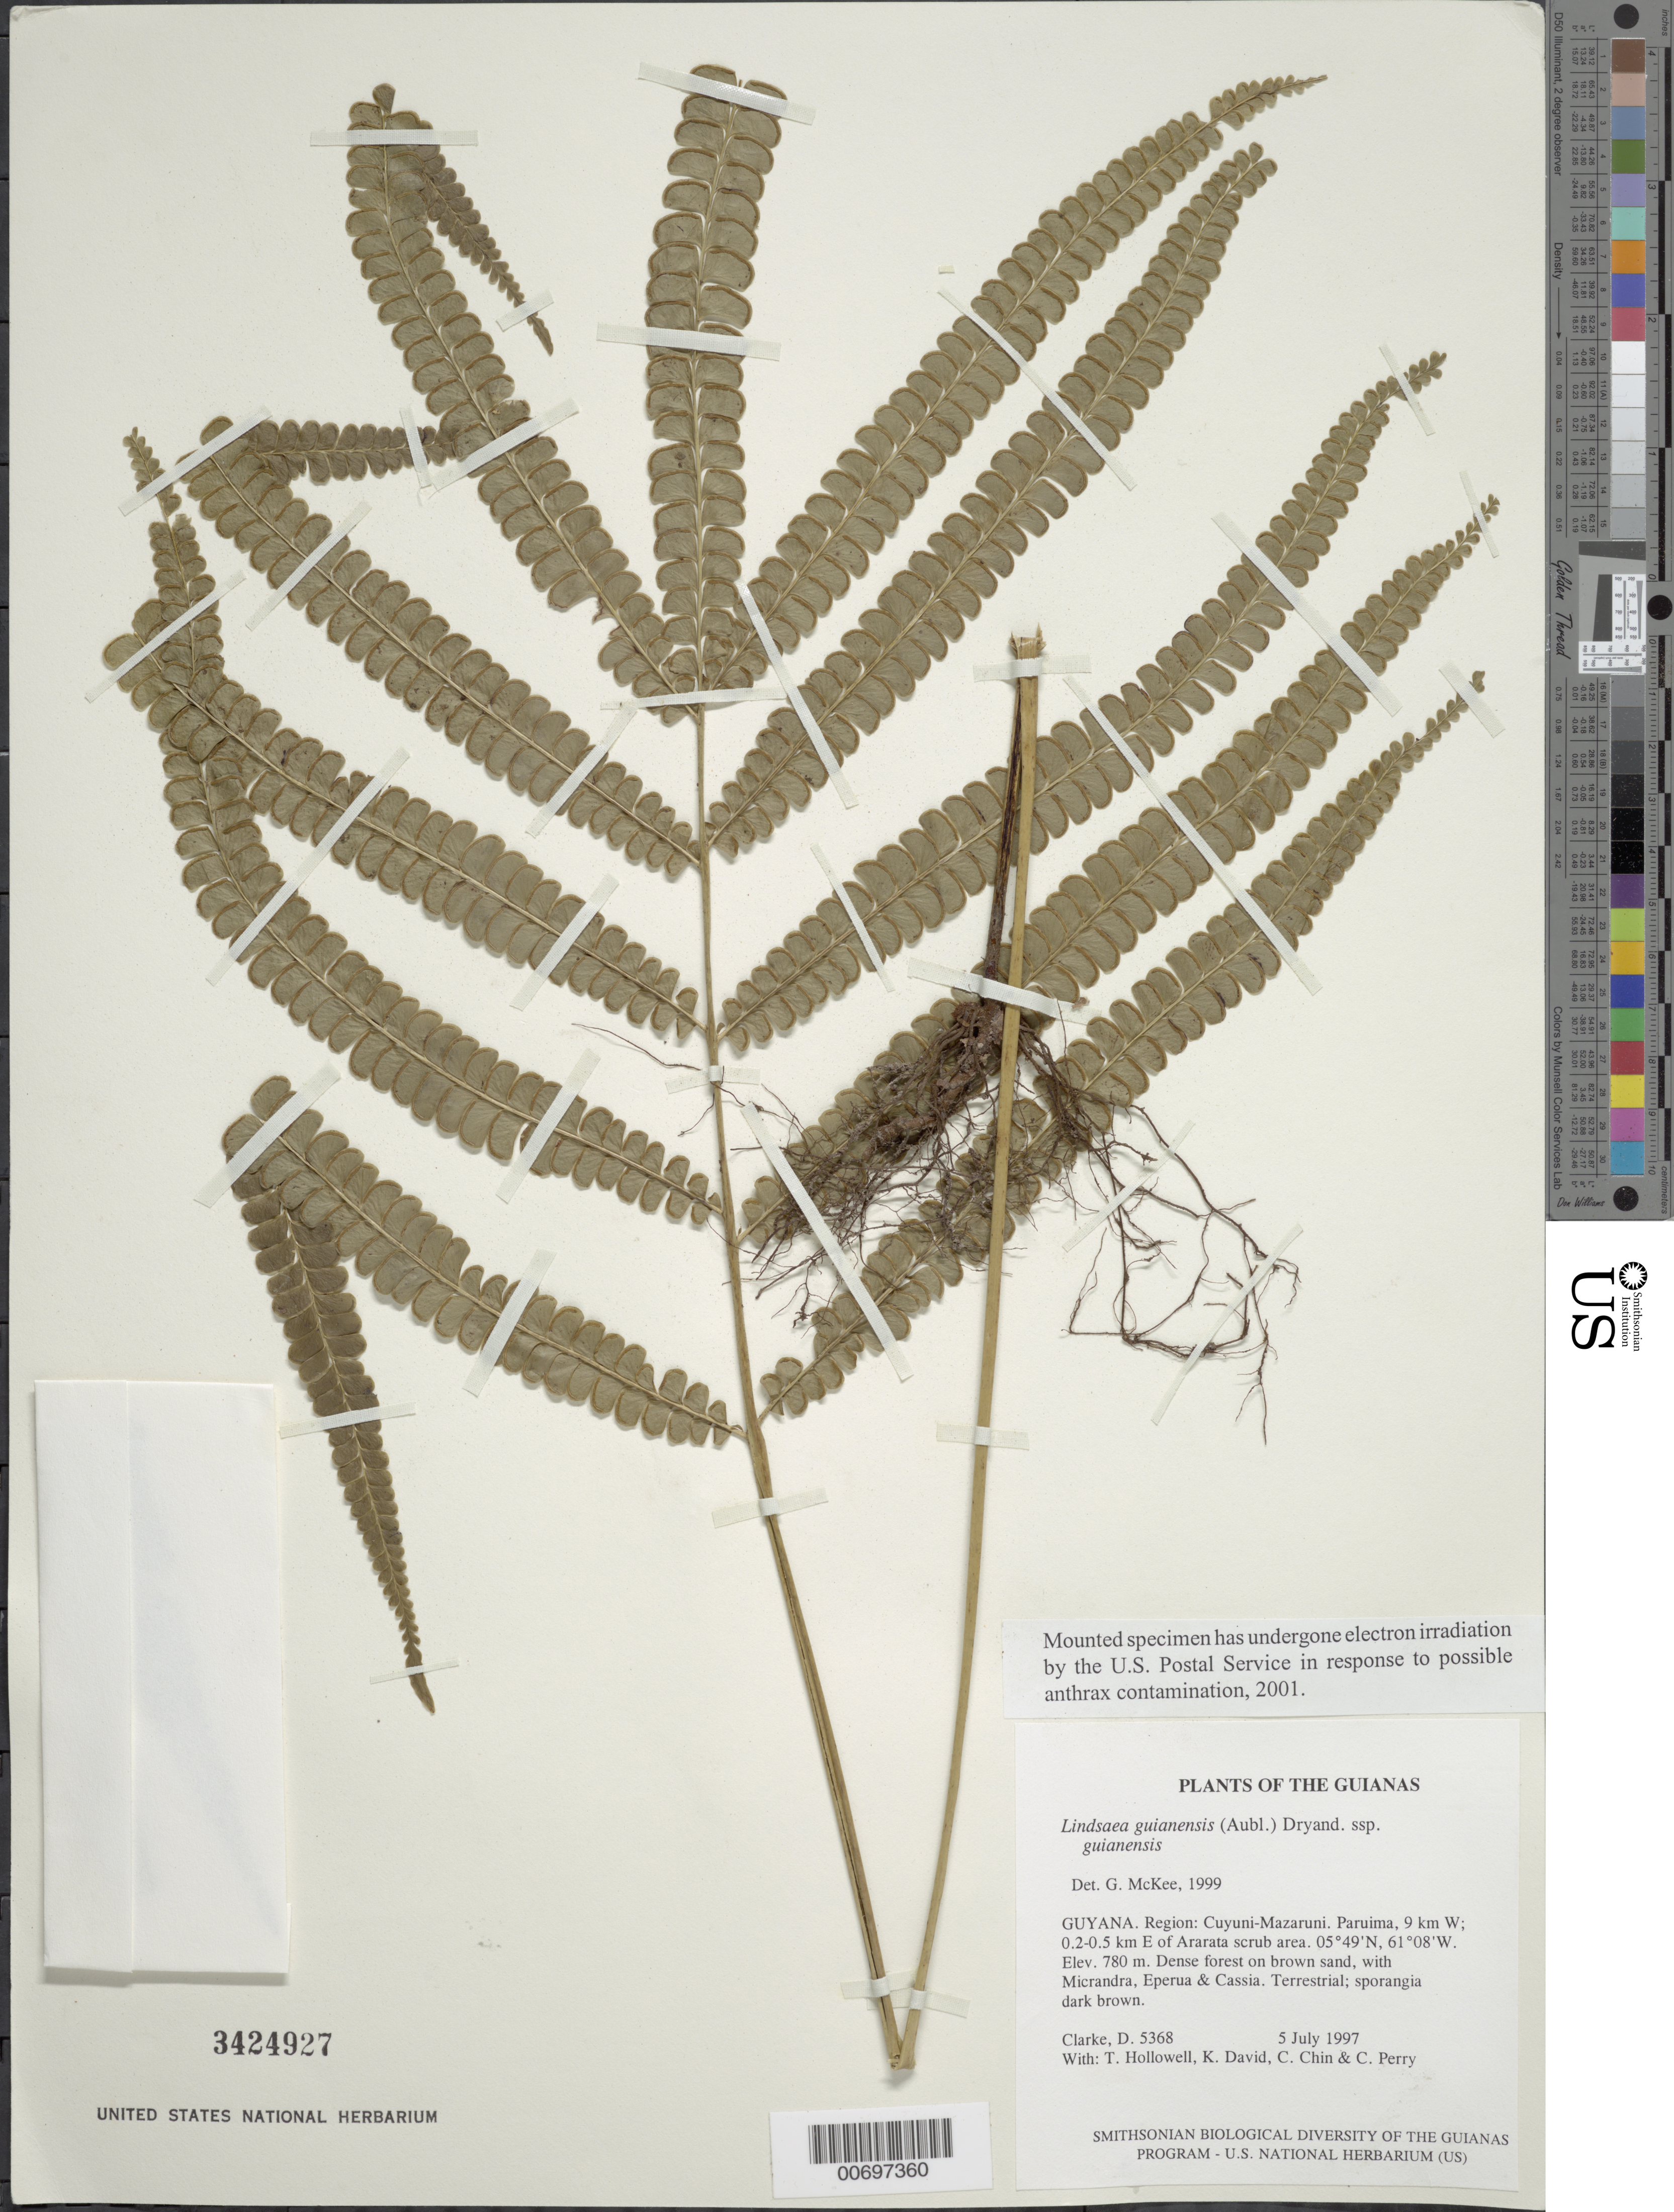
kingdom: Plantae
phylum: Tracheophyta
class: Polypodiopsida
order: Polypodiales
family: Lindsaeaceae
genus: Lindsaea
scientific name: Lindsaea guianensis subsp. guianensis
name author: (Aubl.) Dryand.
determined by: McKee, G. S., (US), NMNH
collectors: H. D. Clarke, T. Hollowell, K. David, C. Chin & C. Perry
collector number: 5368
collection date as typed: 5 July 1997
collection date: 1997-07-05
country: Guyana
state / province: Cuyuni-Mazaruni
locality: Paruima, 9 km W; 0.2-0.5 km E of Ararata scrub area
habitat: Dense forest on brown sand, with Micrandra, Eperua & Cassia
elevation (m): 780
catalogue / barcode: US 3424927